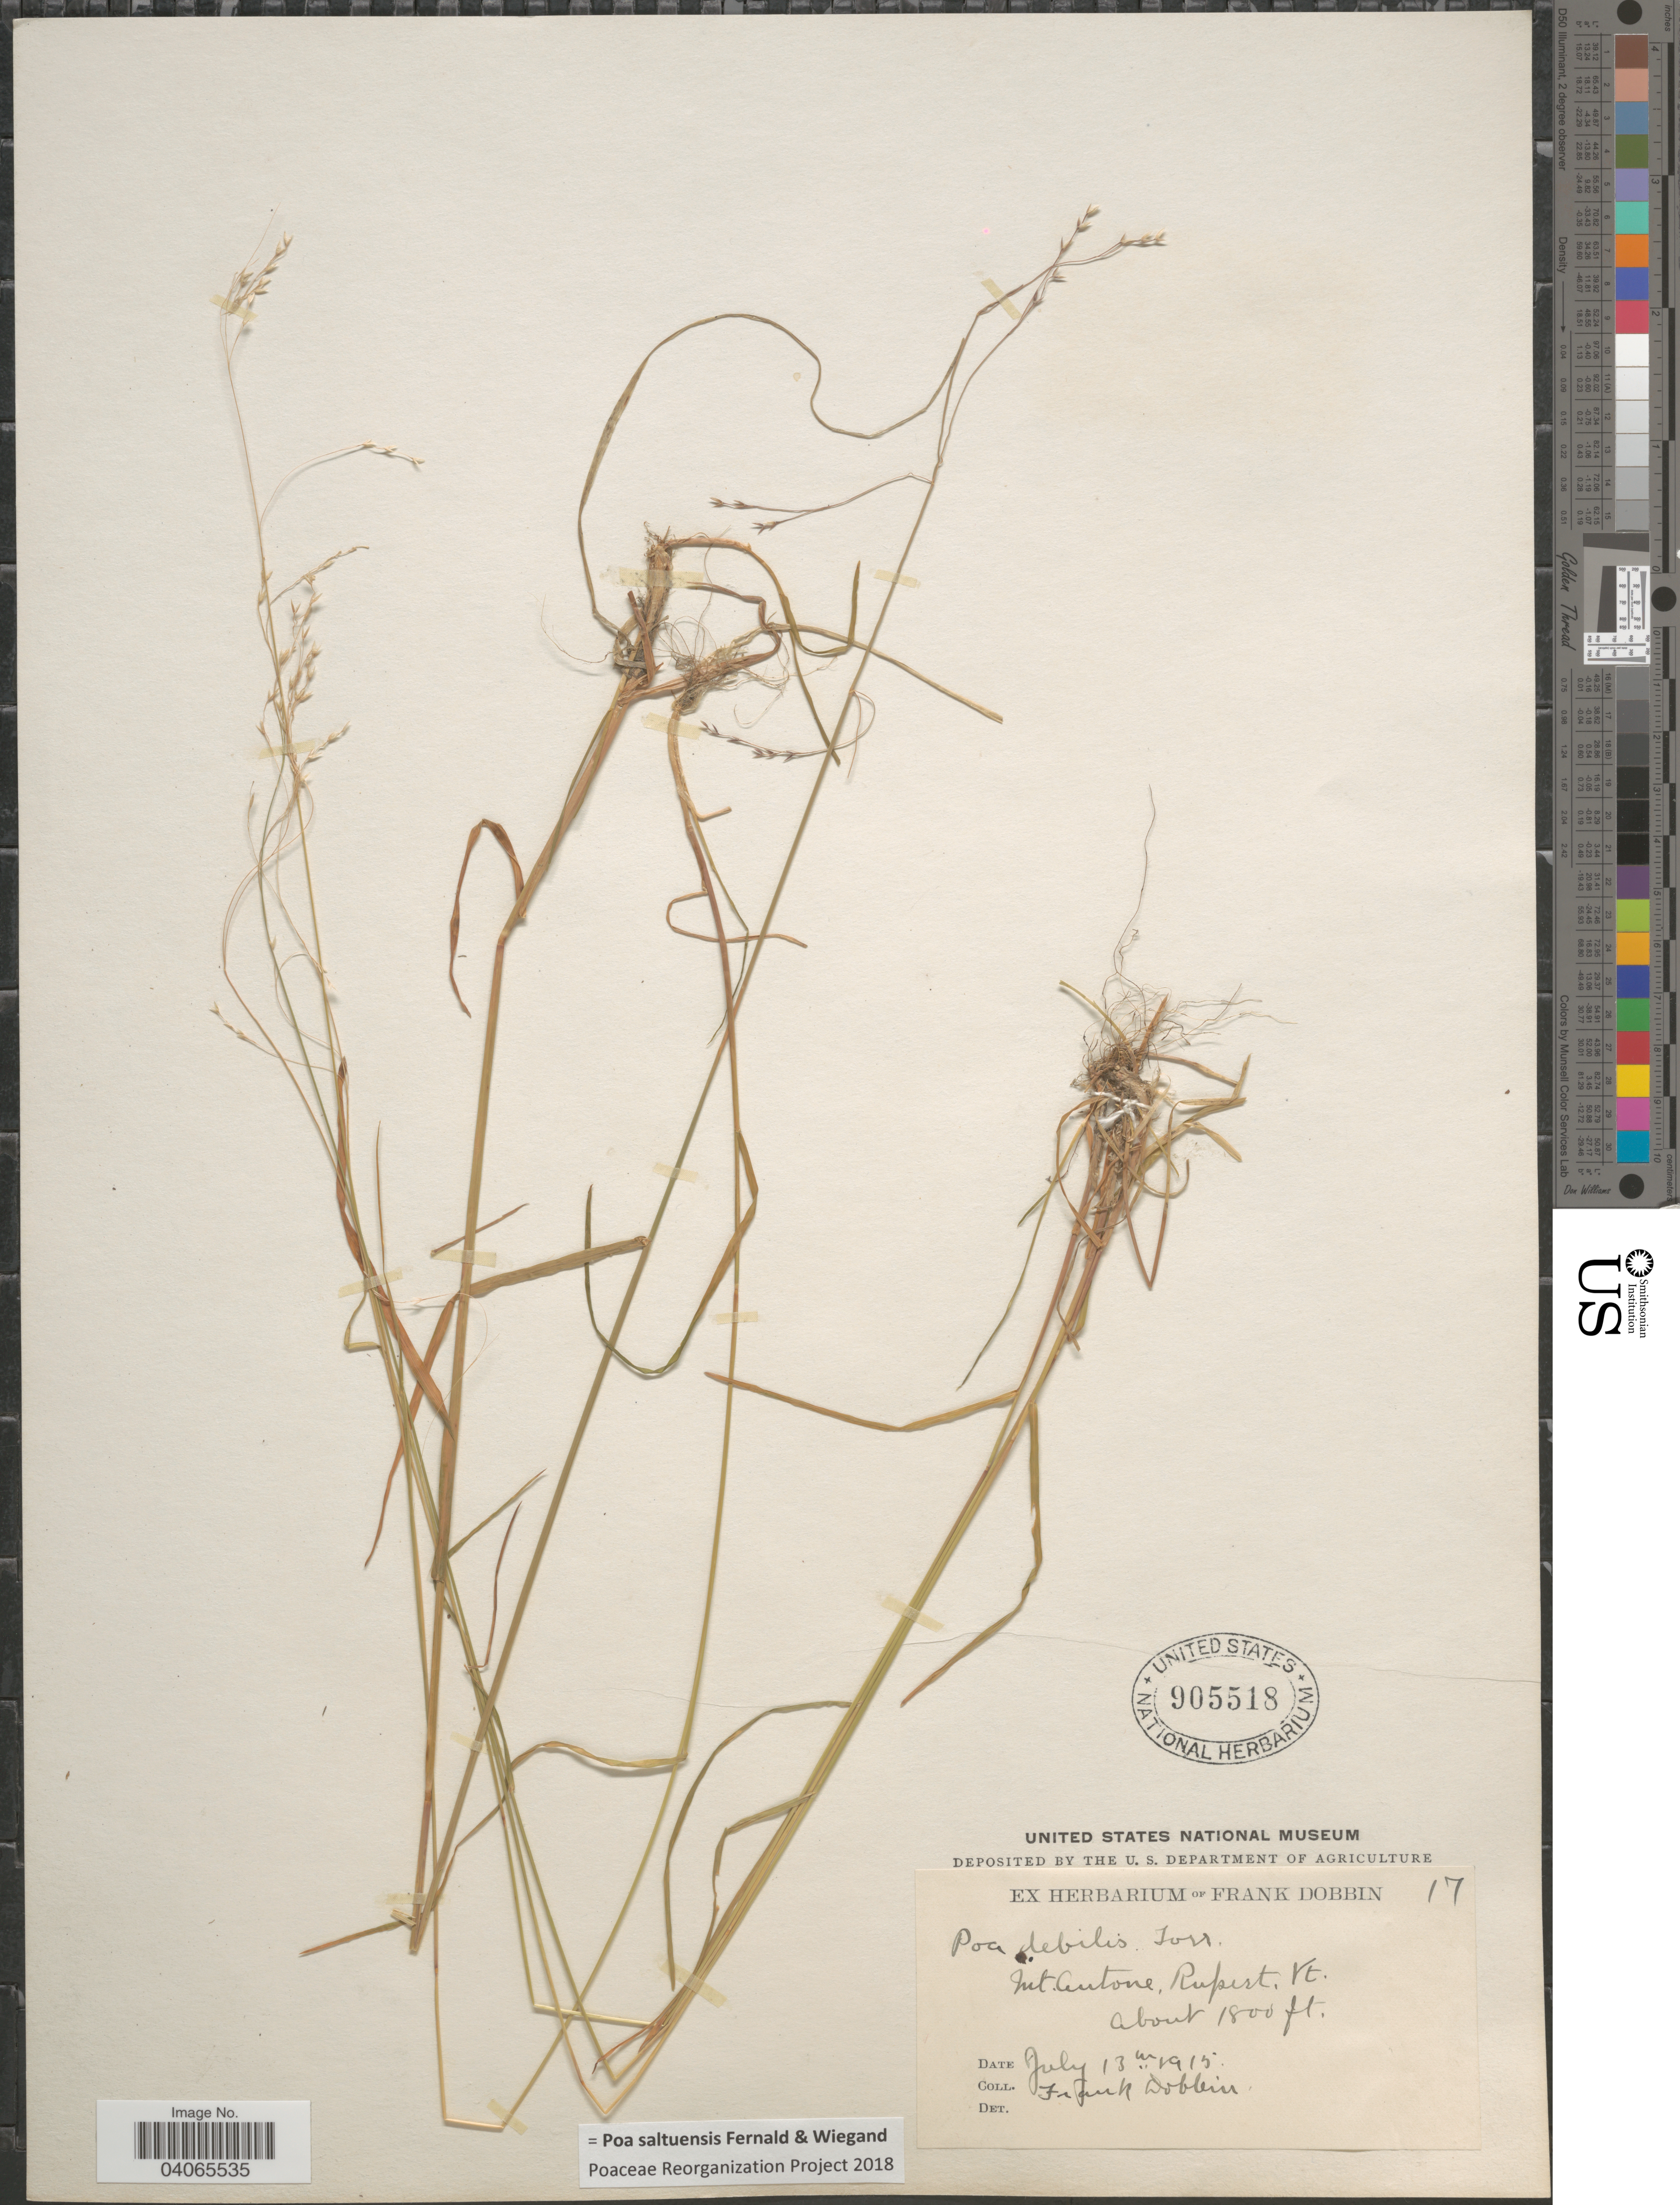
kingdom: Plantae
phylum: Tracheophyta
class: Liliopsida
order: Poales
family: Poaceae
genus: Poa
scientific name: Poa saltuensis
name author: Fernald & Wiegand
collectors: F. Dobbin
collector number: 17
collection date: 1915-07-13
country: United States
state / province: Vermont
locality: Mt. Antone, Rupert.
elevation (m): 549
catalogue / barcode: US 905518